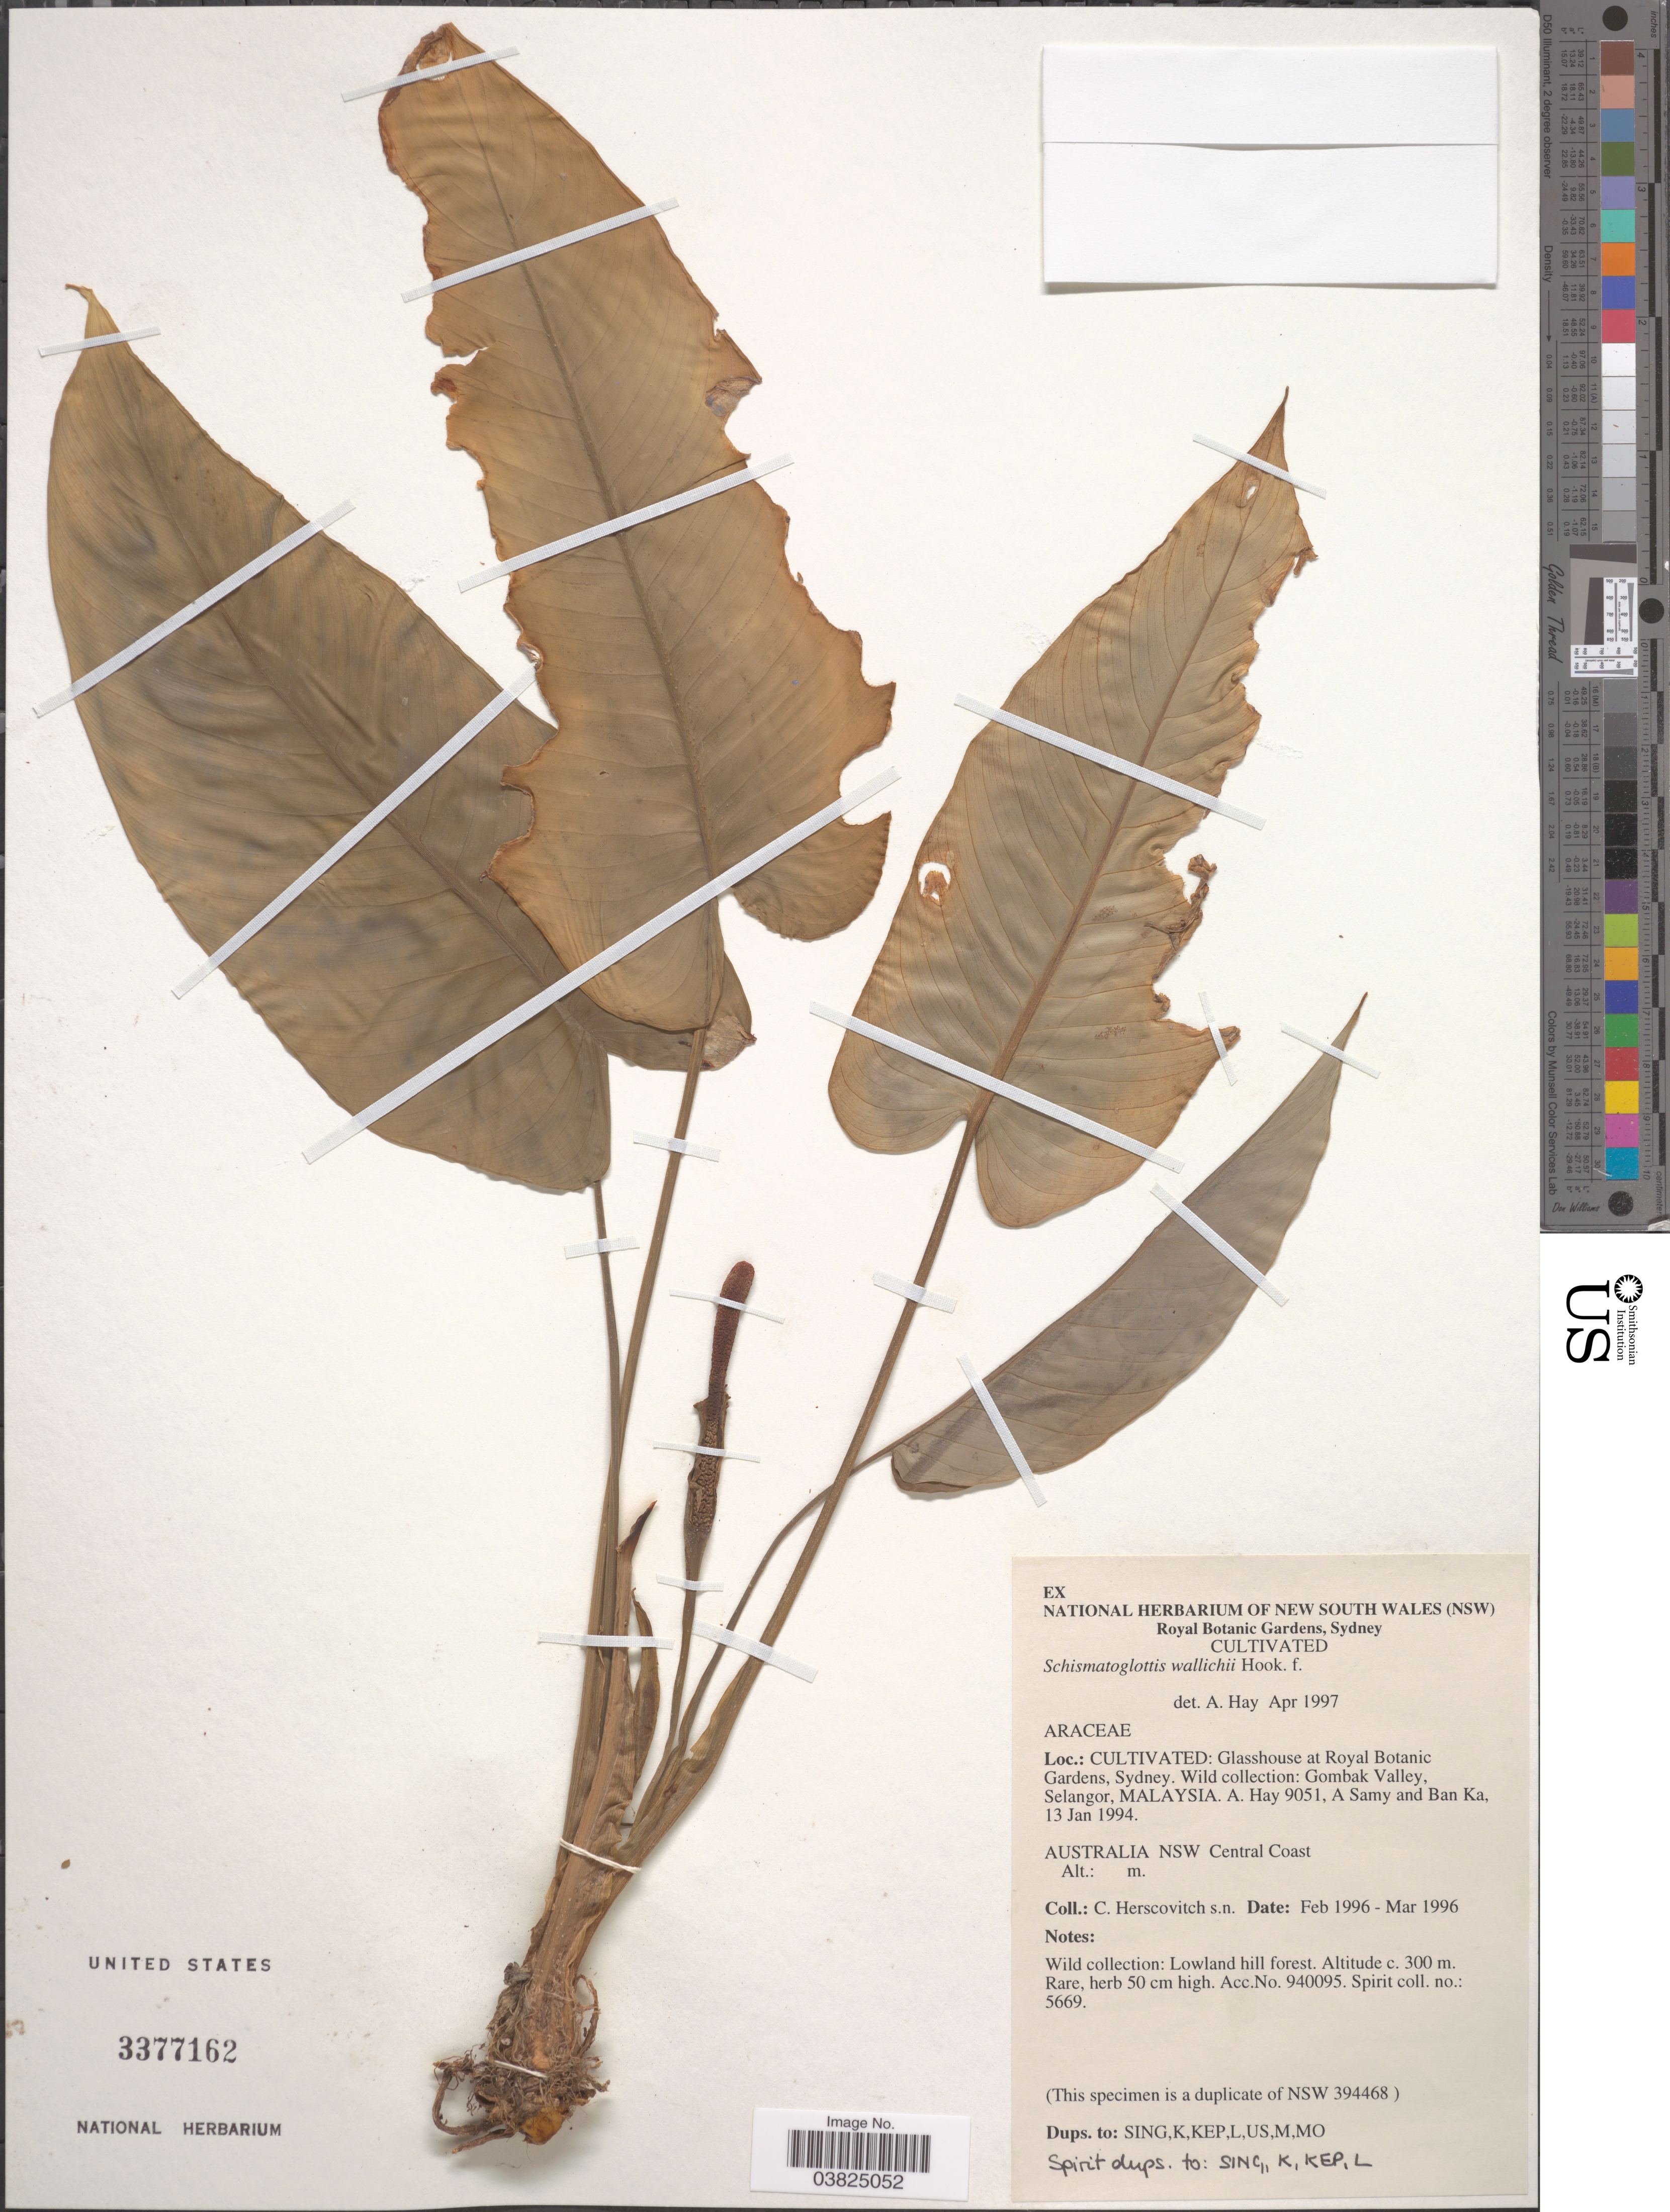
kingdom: Plantae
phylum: Tracheophyta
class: Liliopsida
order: Alismatales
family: Araceae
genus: Schismatoglottis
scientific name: Schismatoglottis wallichii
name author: Hook. f.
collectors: C. Herscovitch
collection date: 1996-02/1996-03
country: Australia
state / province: New South Wales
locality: Glasshouse at Royal Botanic Gardens, Sydney. Central Coast.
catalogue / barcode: US 3377162